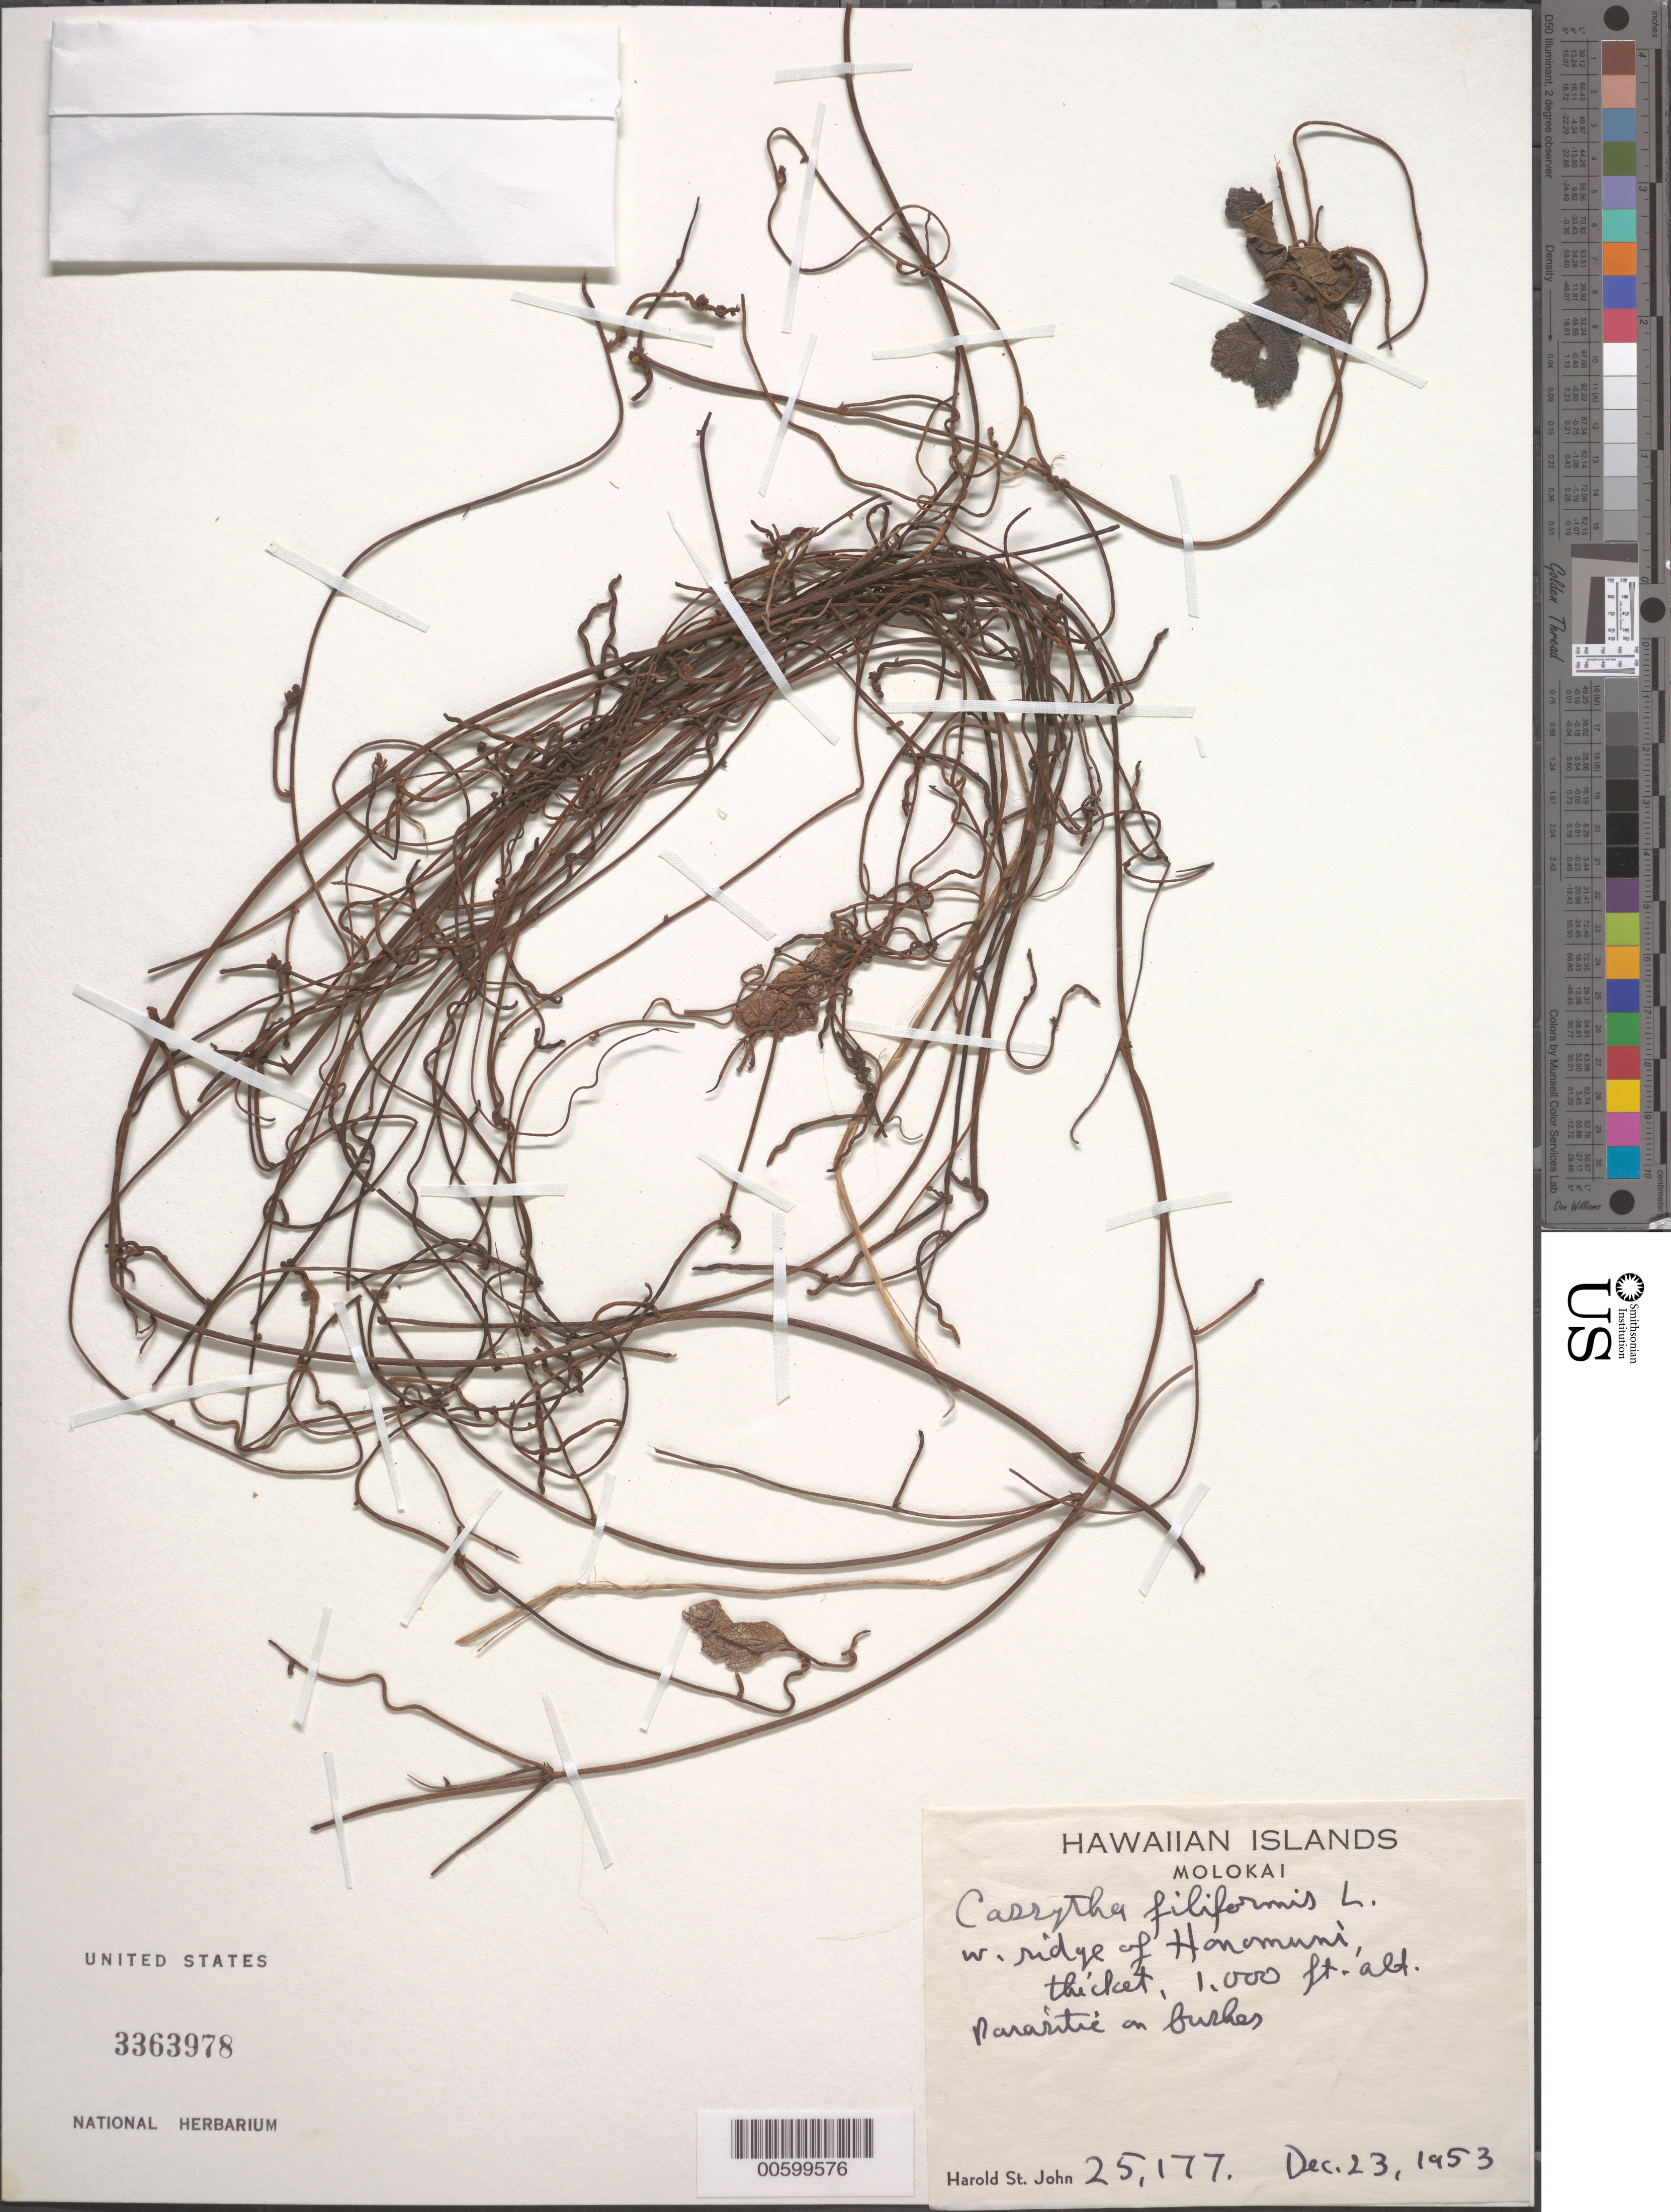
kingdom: Plantae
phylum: Tracheophyta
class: Magnoliopsida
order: Laurales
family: Lauraceae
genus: Cassytha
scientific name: Cassytha filiformis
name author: L.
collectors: H. St. John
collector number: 25177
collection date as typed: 23 Dec 1953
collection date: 1953-12-23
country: United States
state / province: Hawaii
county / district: Maui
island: Moloka'i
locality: W ridge of Honomuni.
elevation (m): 304.8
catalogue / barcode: US 3363978